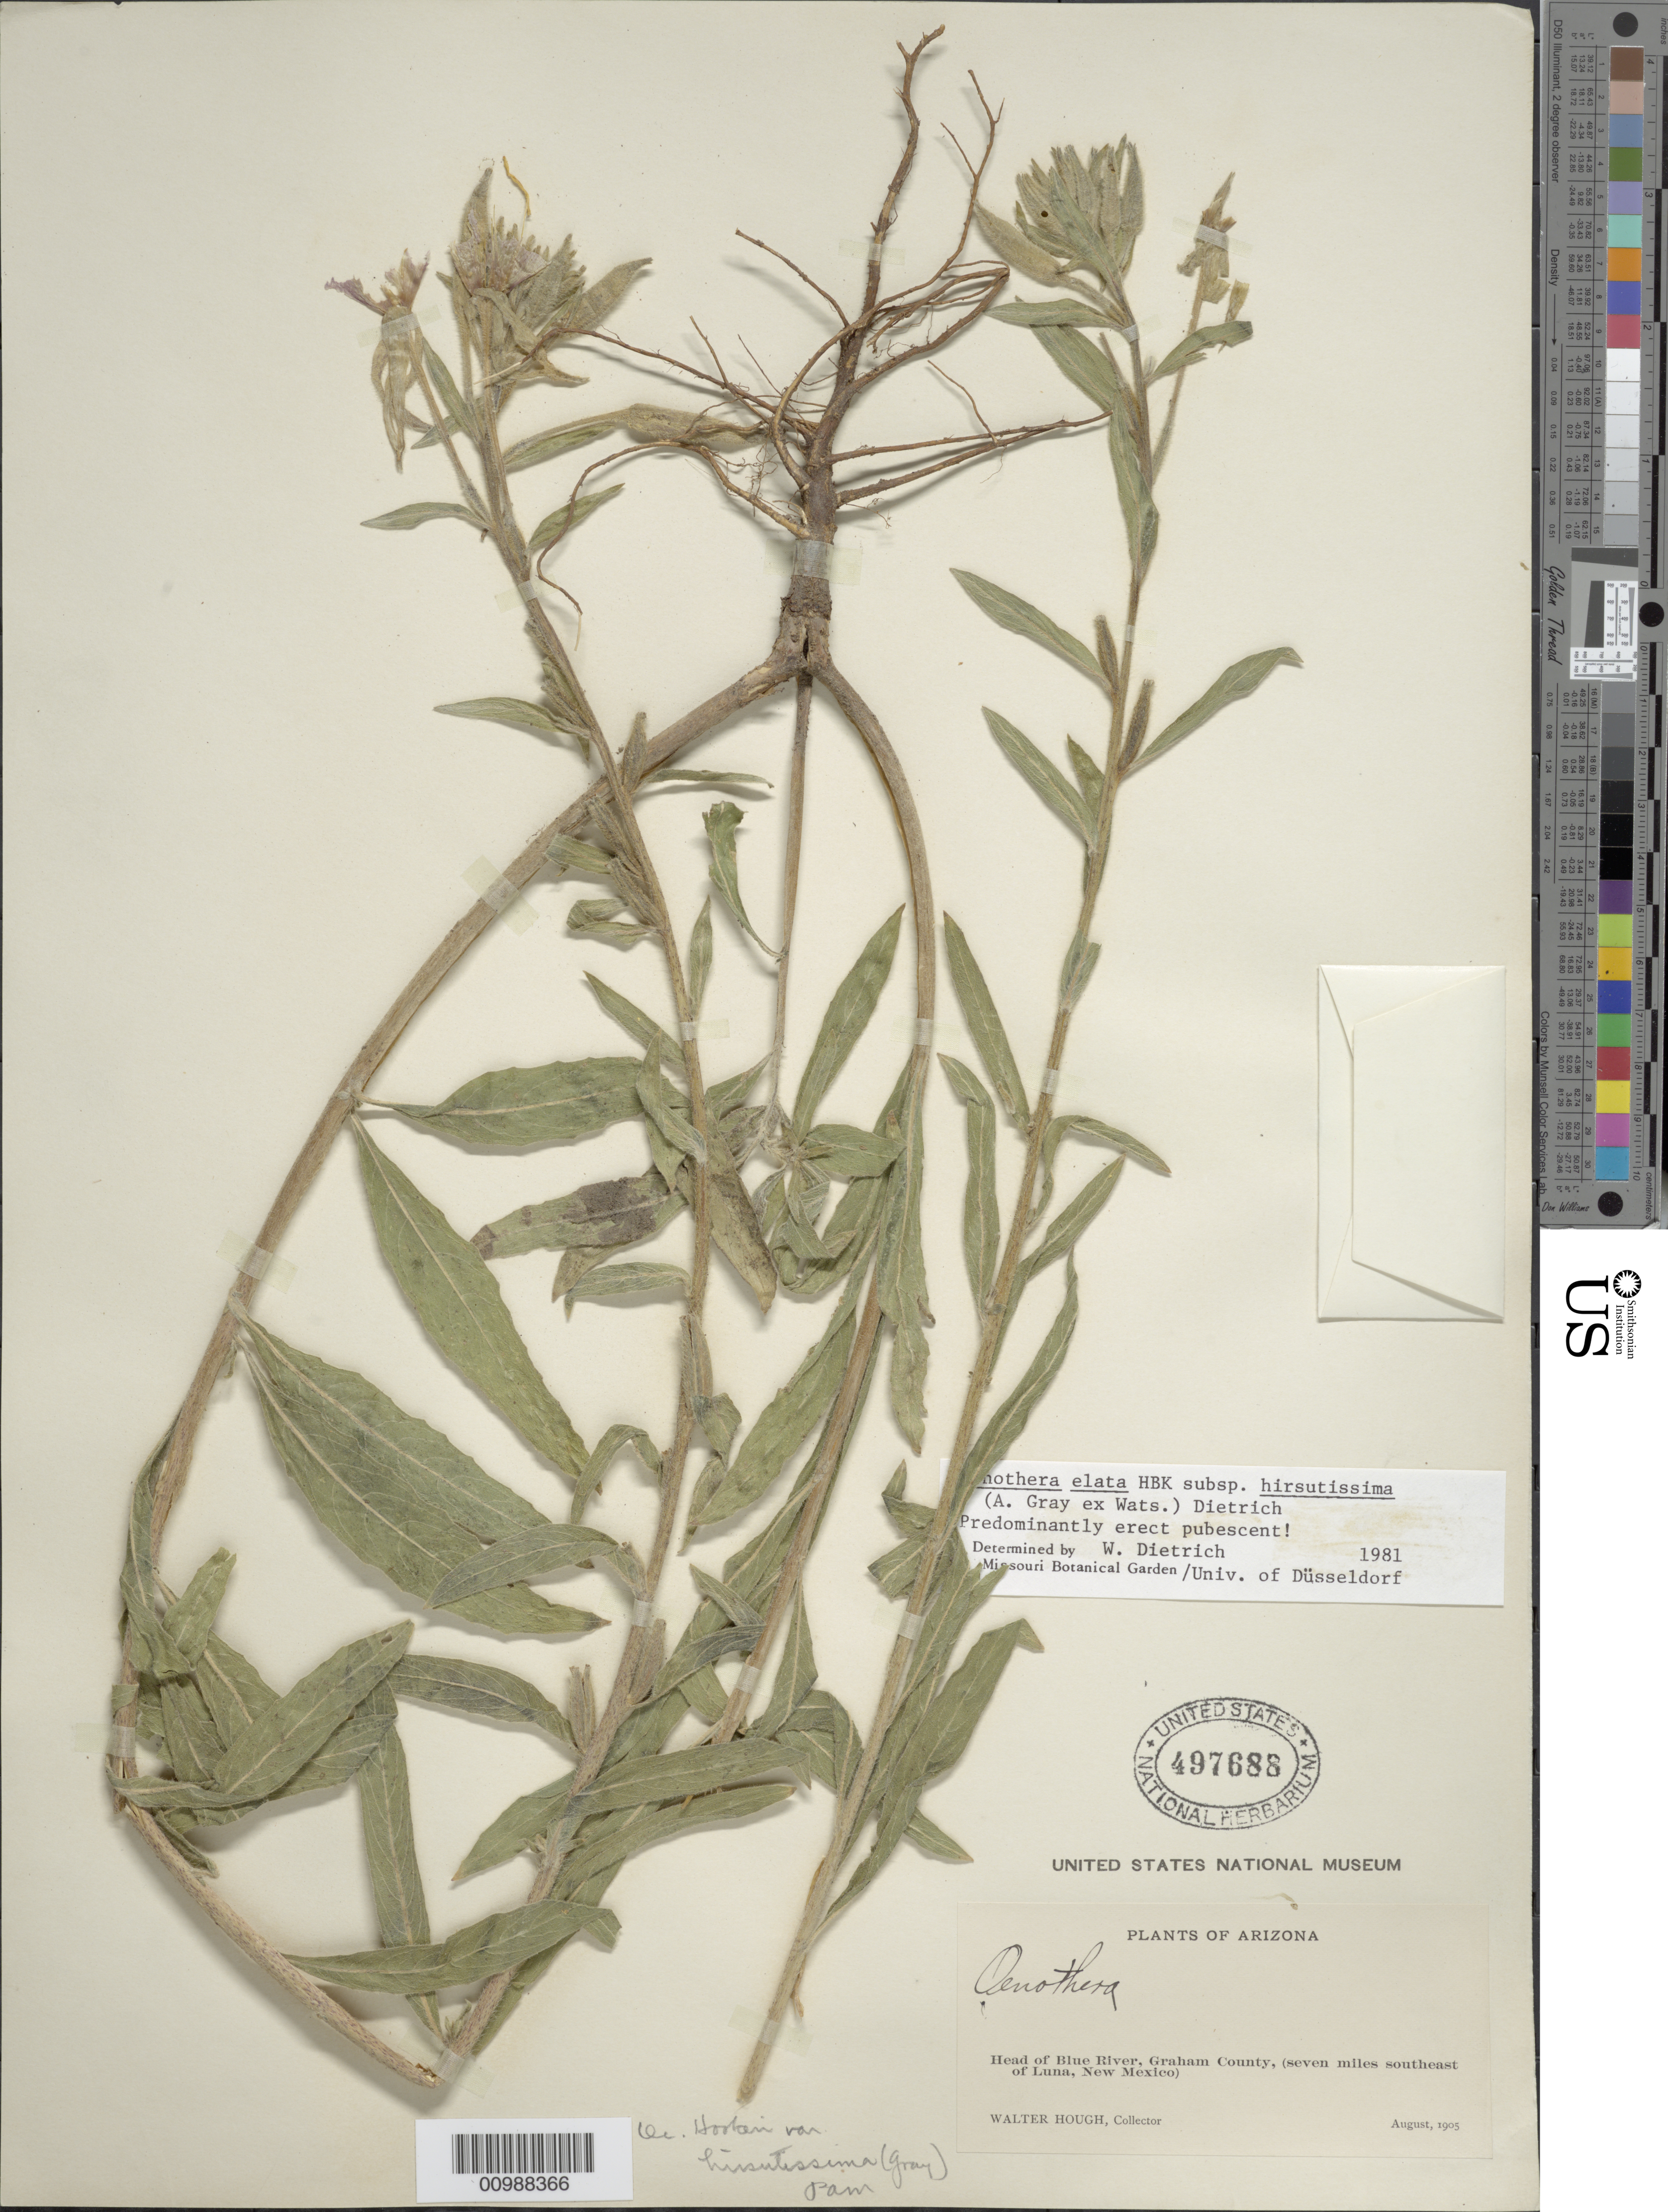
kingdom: Plantae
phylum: Tracheophyta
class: Magnoliopsida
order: Myrtales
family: Onagraceae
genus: Oenothera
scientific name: Oenothera elata subsp. hirsutissima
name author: (A. Gray ex S. Watson) W. Dietr.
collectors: W. Hough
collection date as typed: Aug 1905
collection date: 1905-08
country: United States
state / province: Arizona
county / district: Graham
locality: Head of Blue River (seven miles southwest of Luna, New Mexico).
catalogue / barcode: US 497688